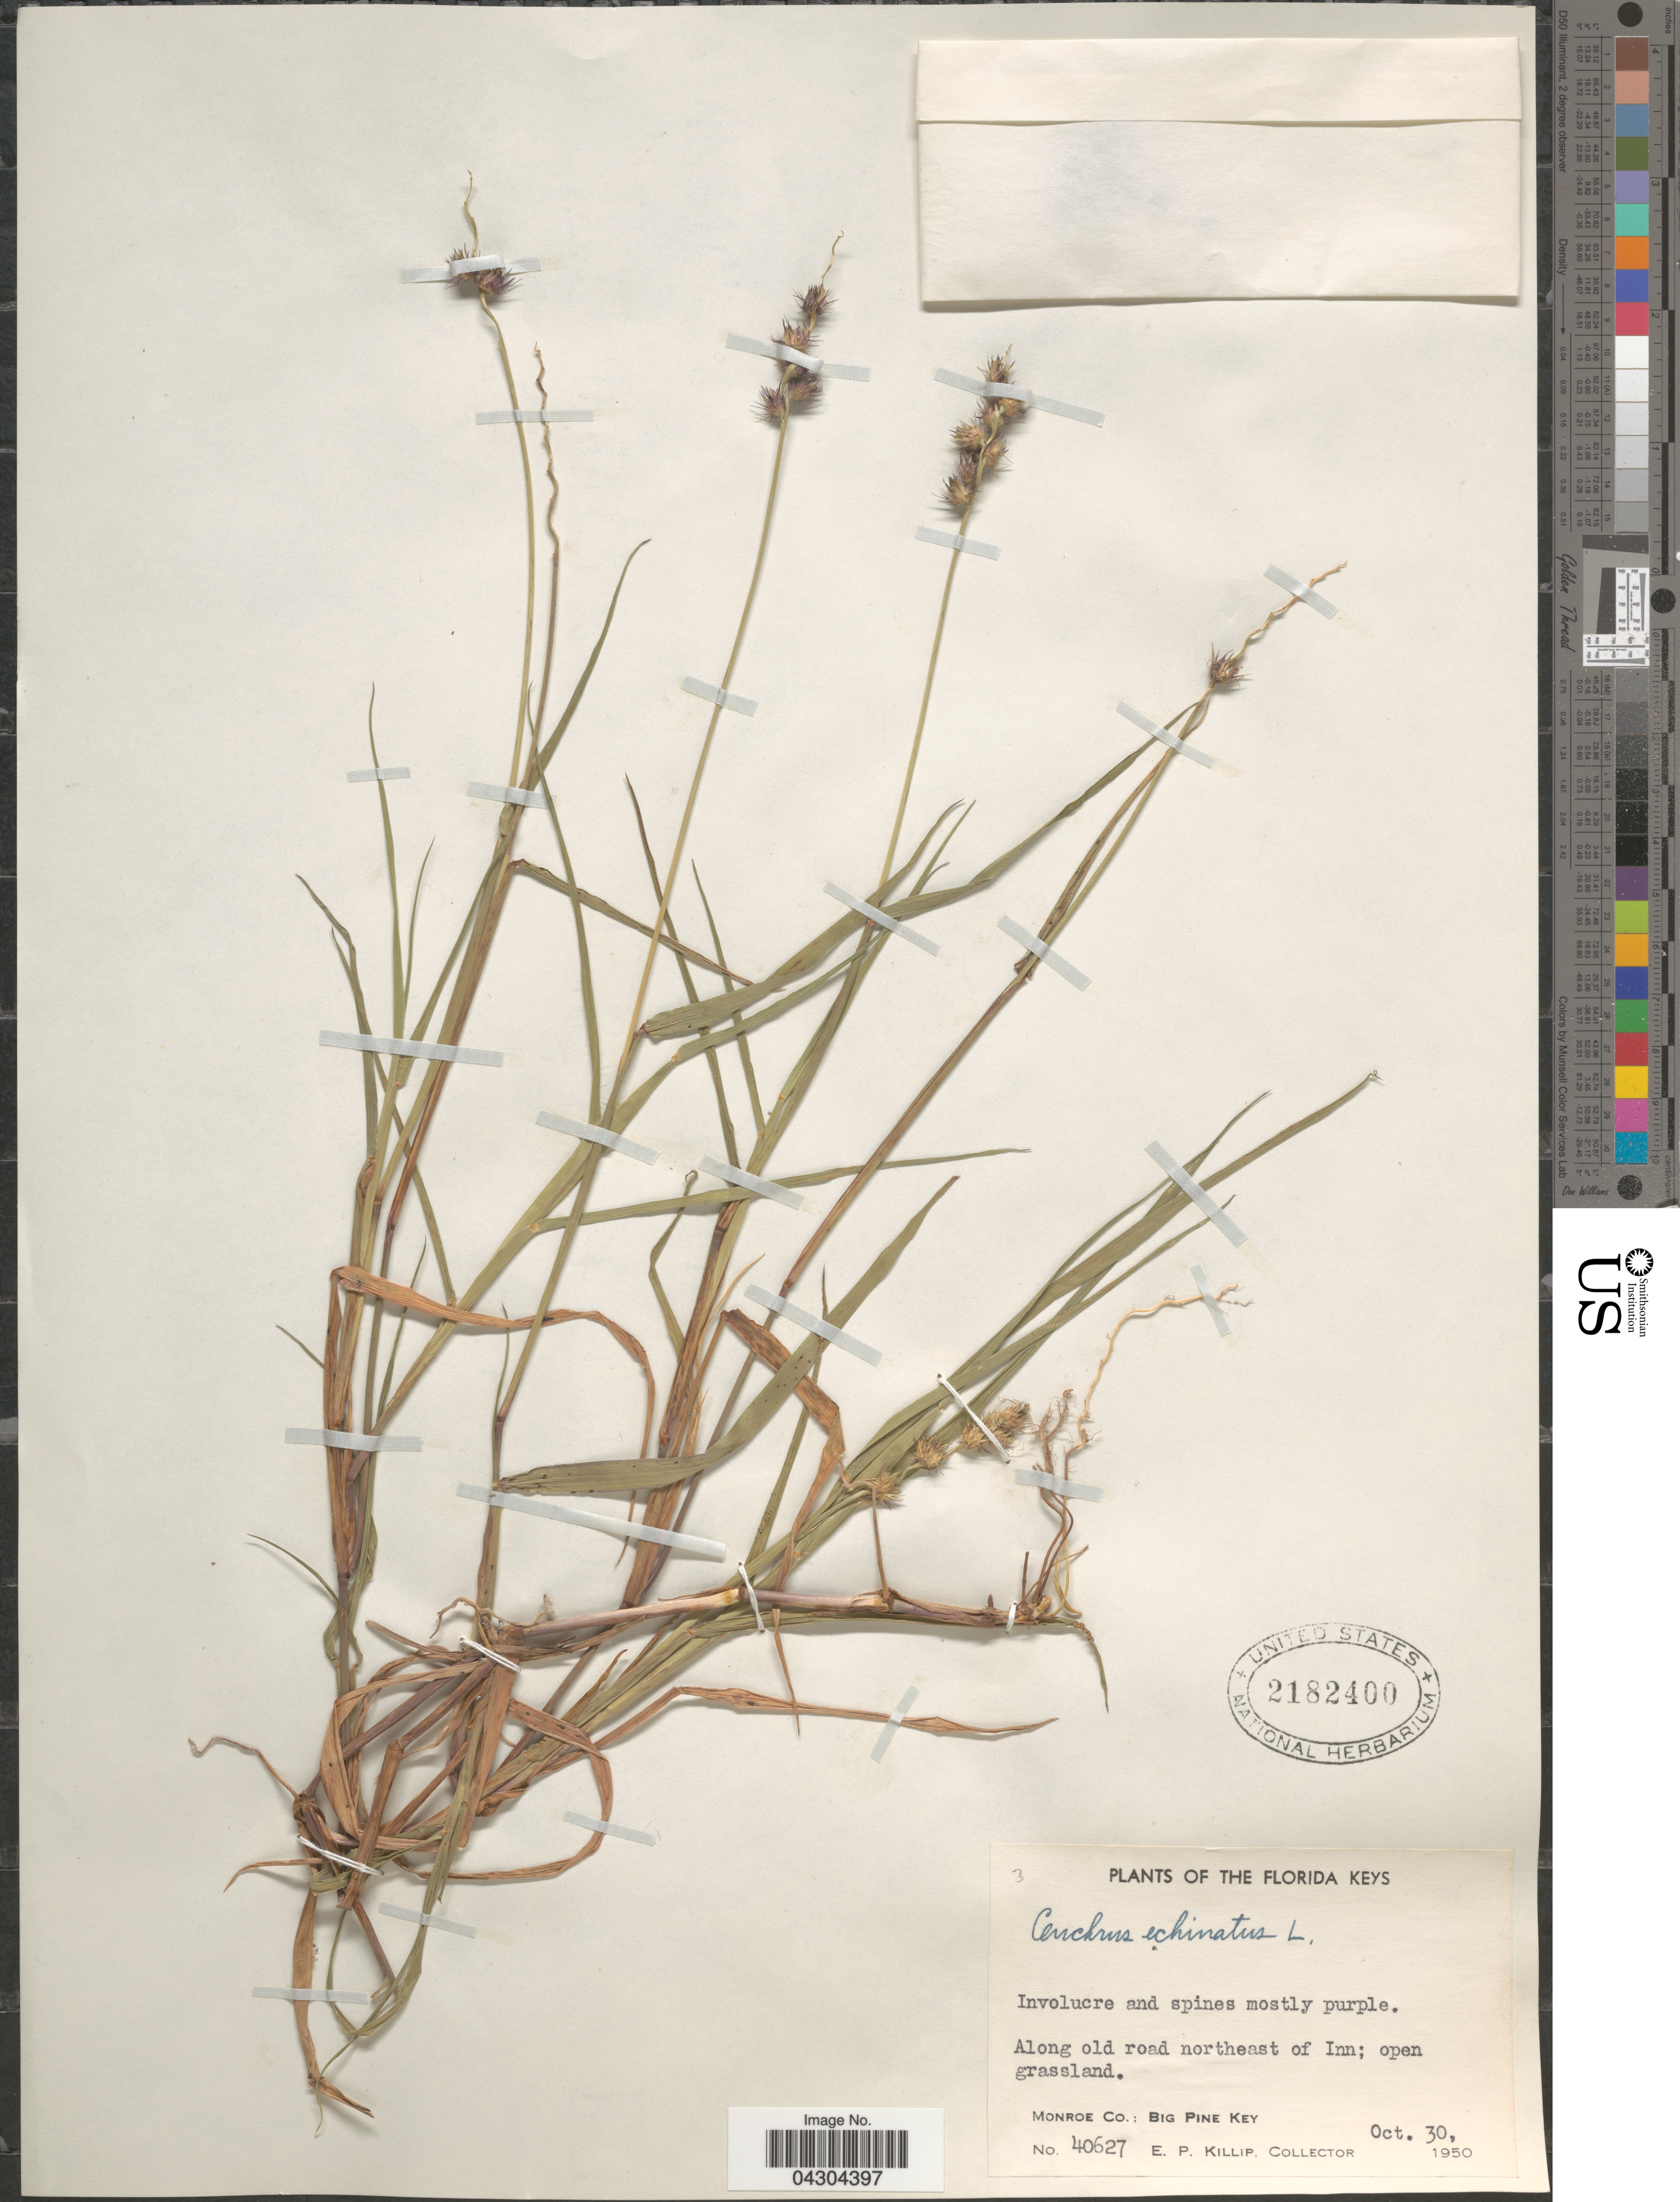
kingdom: Plantae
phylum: Tracheophyta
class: Liliopsida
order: Poales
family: Poaceae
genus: Cenchrus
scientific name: Cenchrus echinatus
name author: L.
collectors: E. P. Killip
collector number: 40627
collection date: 1950-10-30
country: United States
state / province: Florida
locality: Florida Keys. Along old road northeast of Inn; open grassland. Monroe Co.: Big Pine Key.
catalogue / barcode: US 2182400